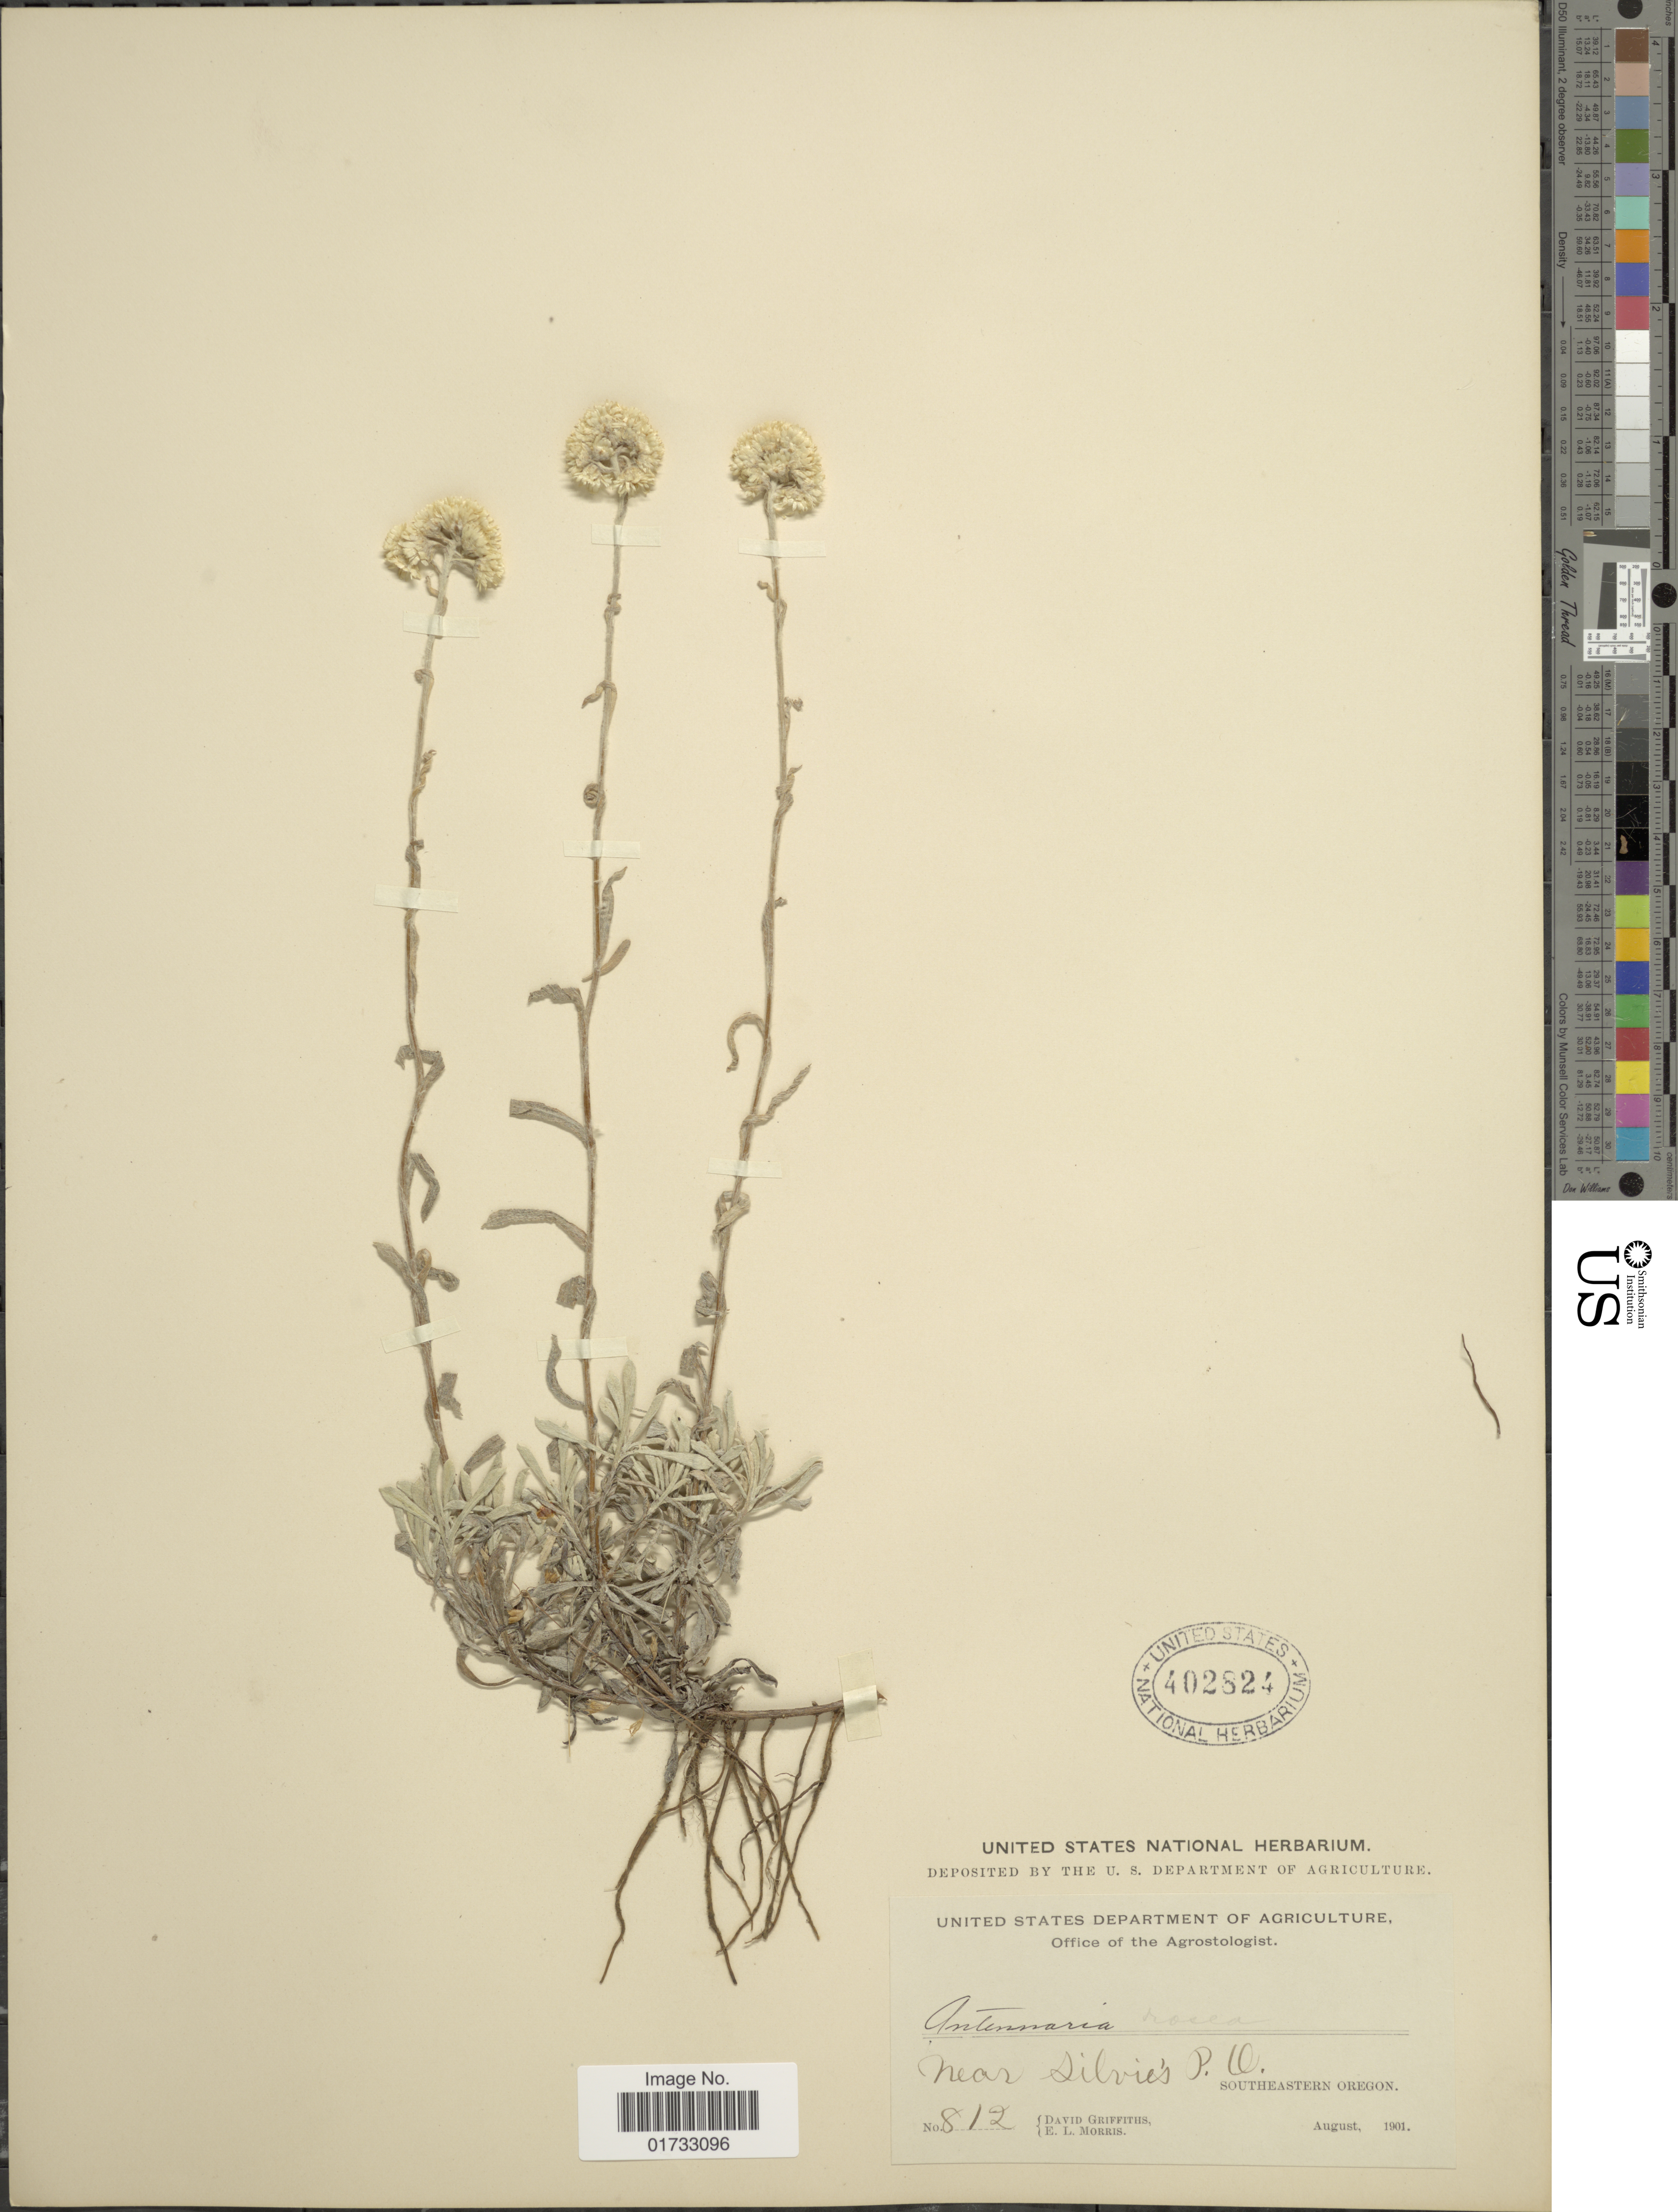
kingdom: Plantae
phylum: Tracheophyta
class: Magnoliopsida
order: Asterales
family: Asteraceae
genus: Antennaria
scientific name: Antennaria rosea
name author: Greene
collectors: D. Griffiths & E. Morris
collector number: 812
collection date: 1901-08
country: United States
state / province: Oregon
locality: Near silvies, P.Q., Southeastern Oregon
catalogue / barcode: US 402824